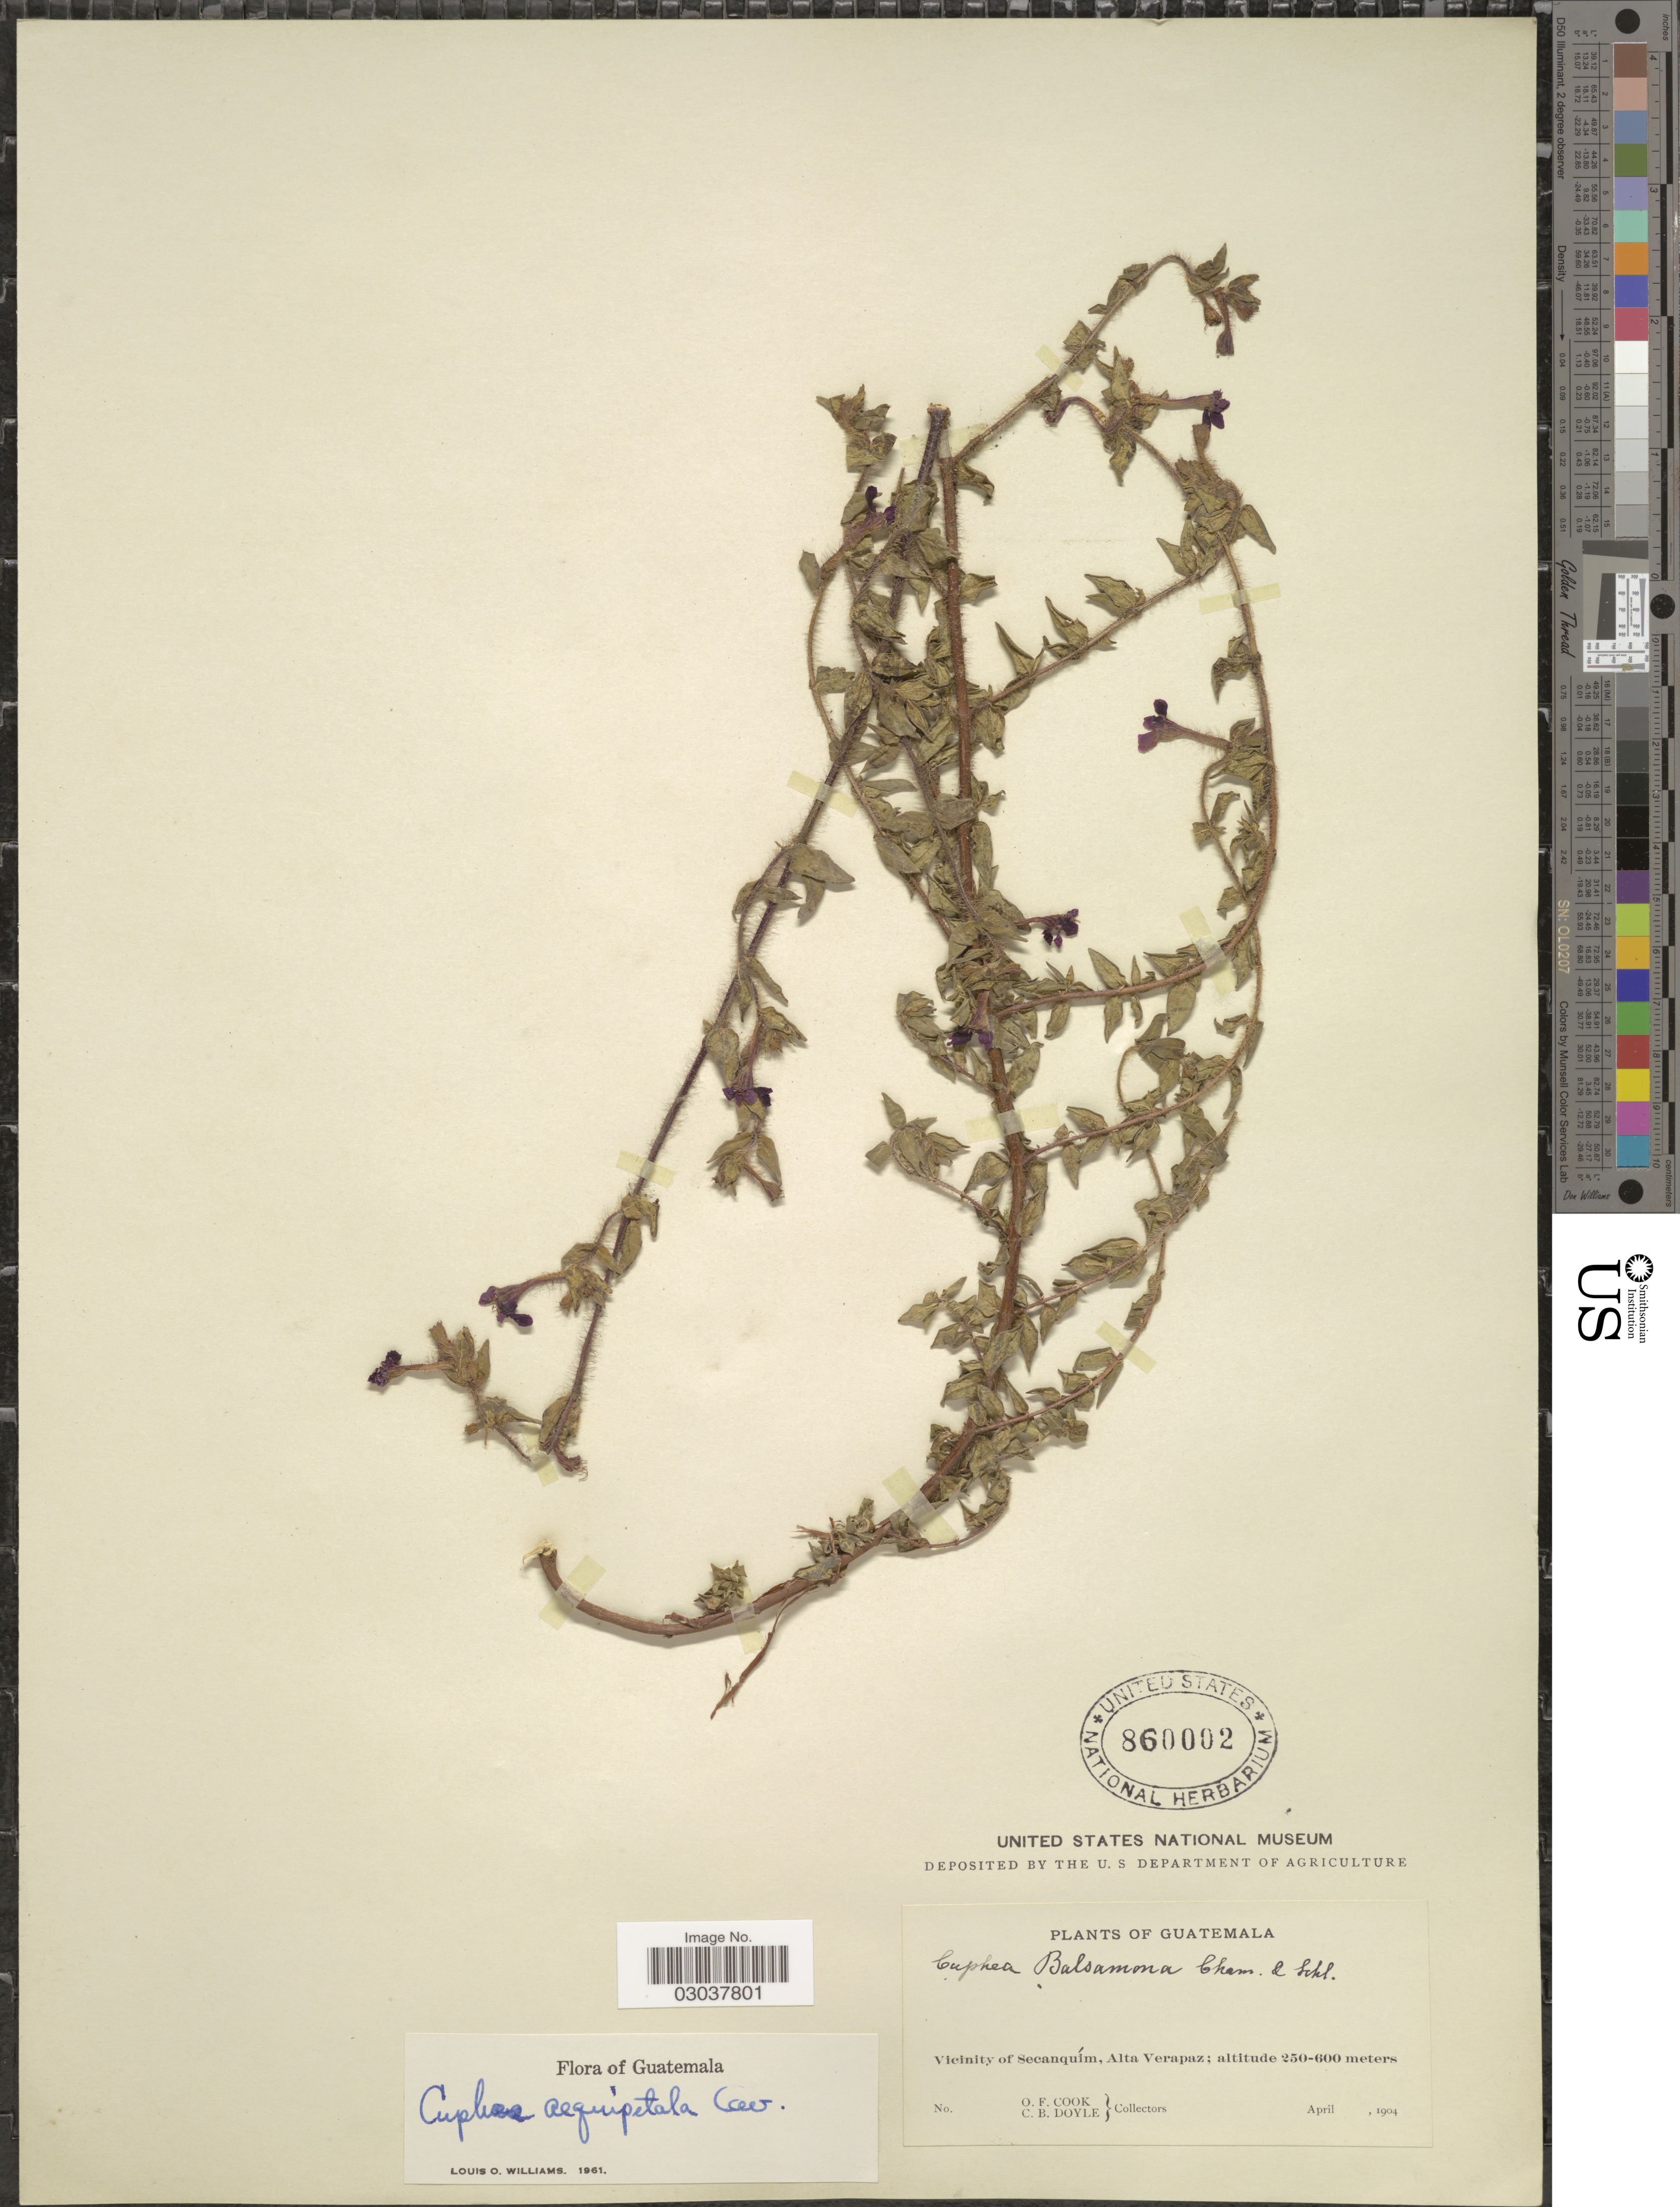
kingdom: Plantae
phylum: Tracheophyta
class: Magnoliopsida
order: Myrtales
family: Lythraceae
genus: Cuphea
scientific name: Cuphea aequipetala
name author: Cav.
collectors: O. F. Cook & C. Doyle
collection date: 1904-04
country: Guatemala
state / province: Alta Verapaz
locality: Vicinity of Secanquím.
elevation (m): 250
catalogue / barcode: US 860002